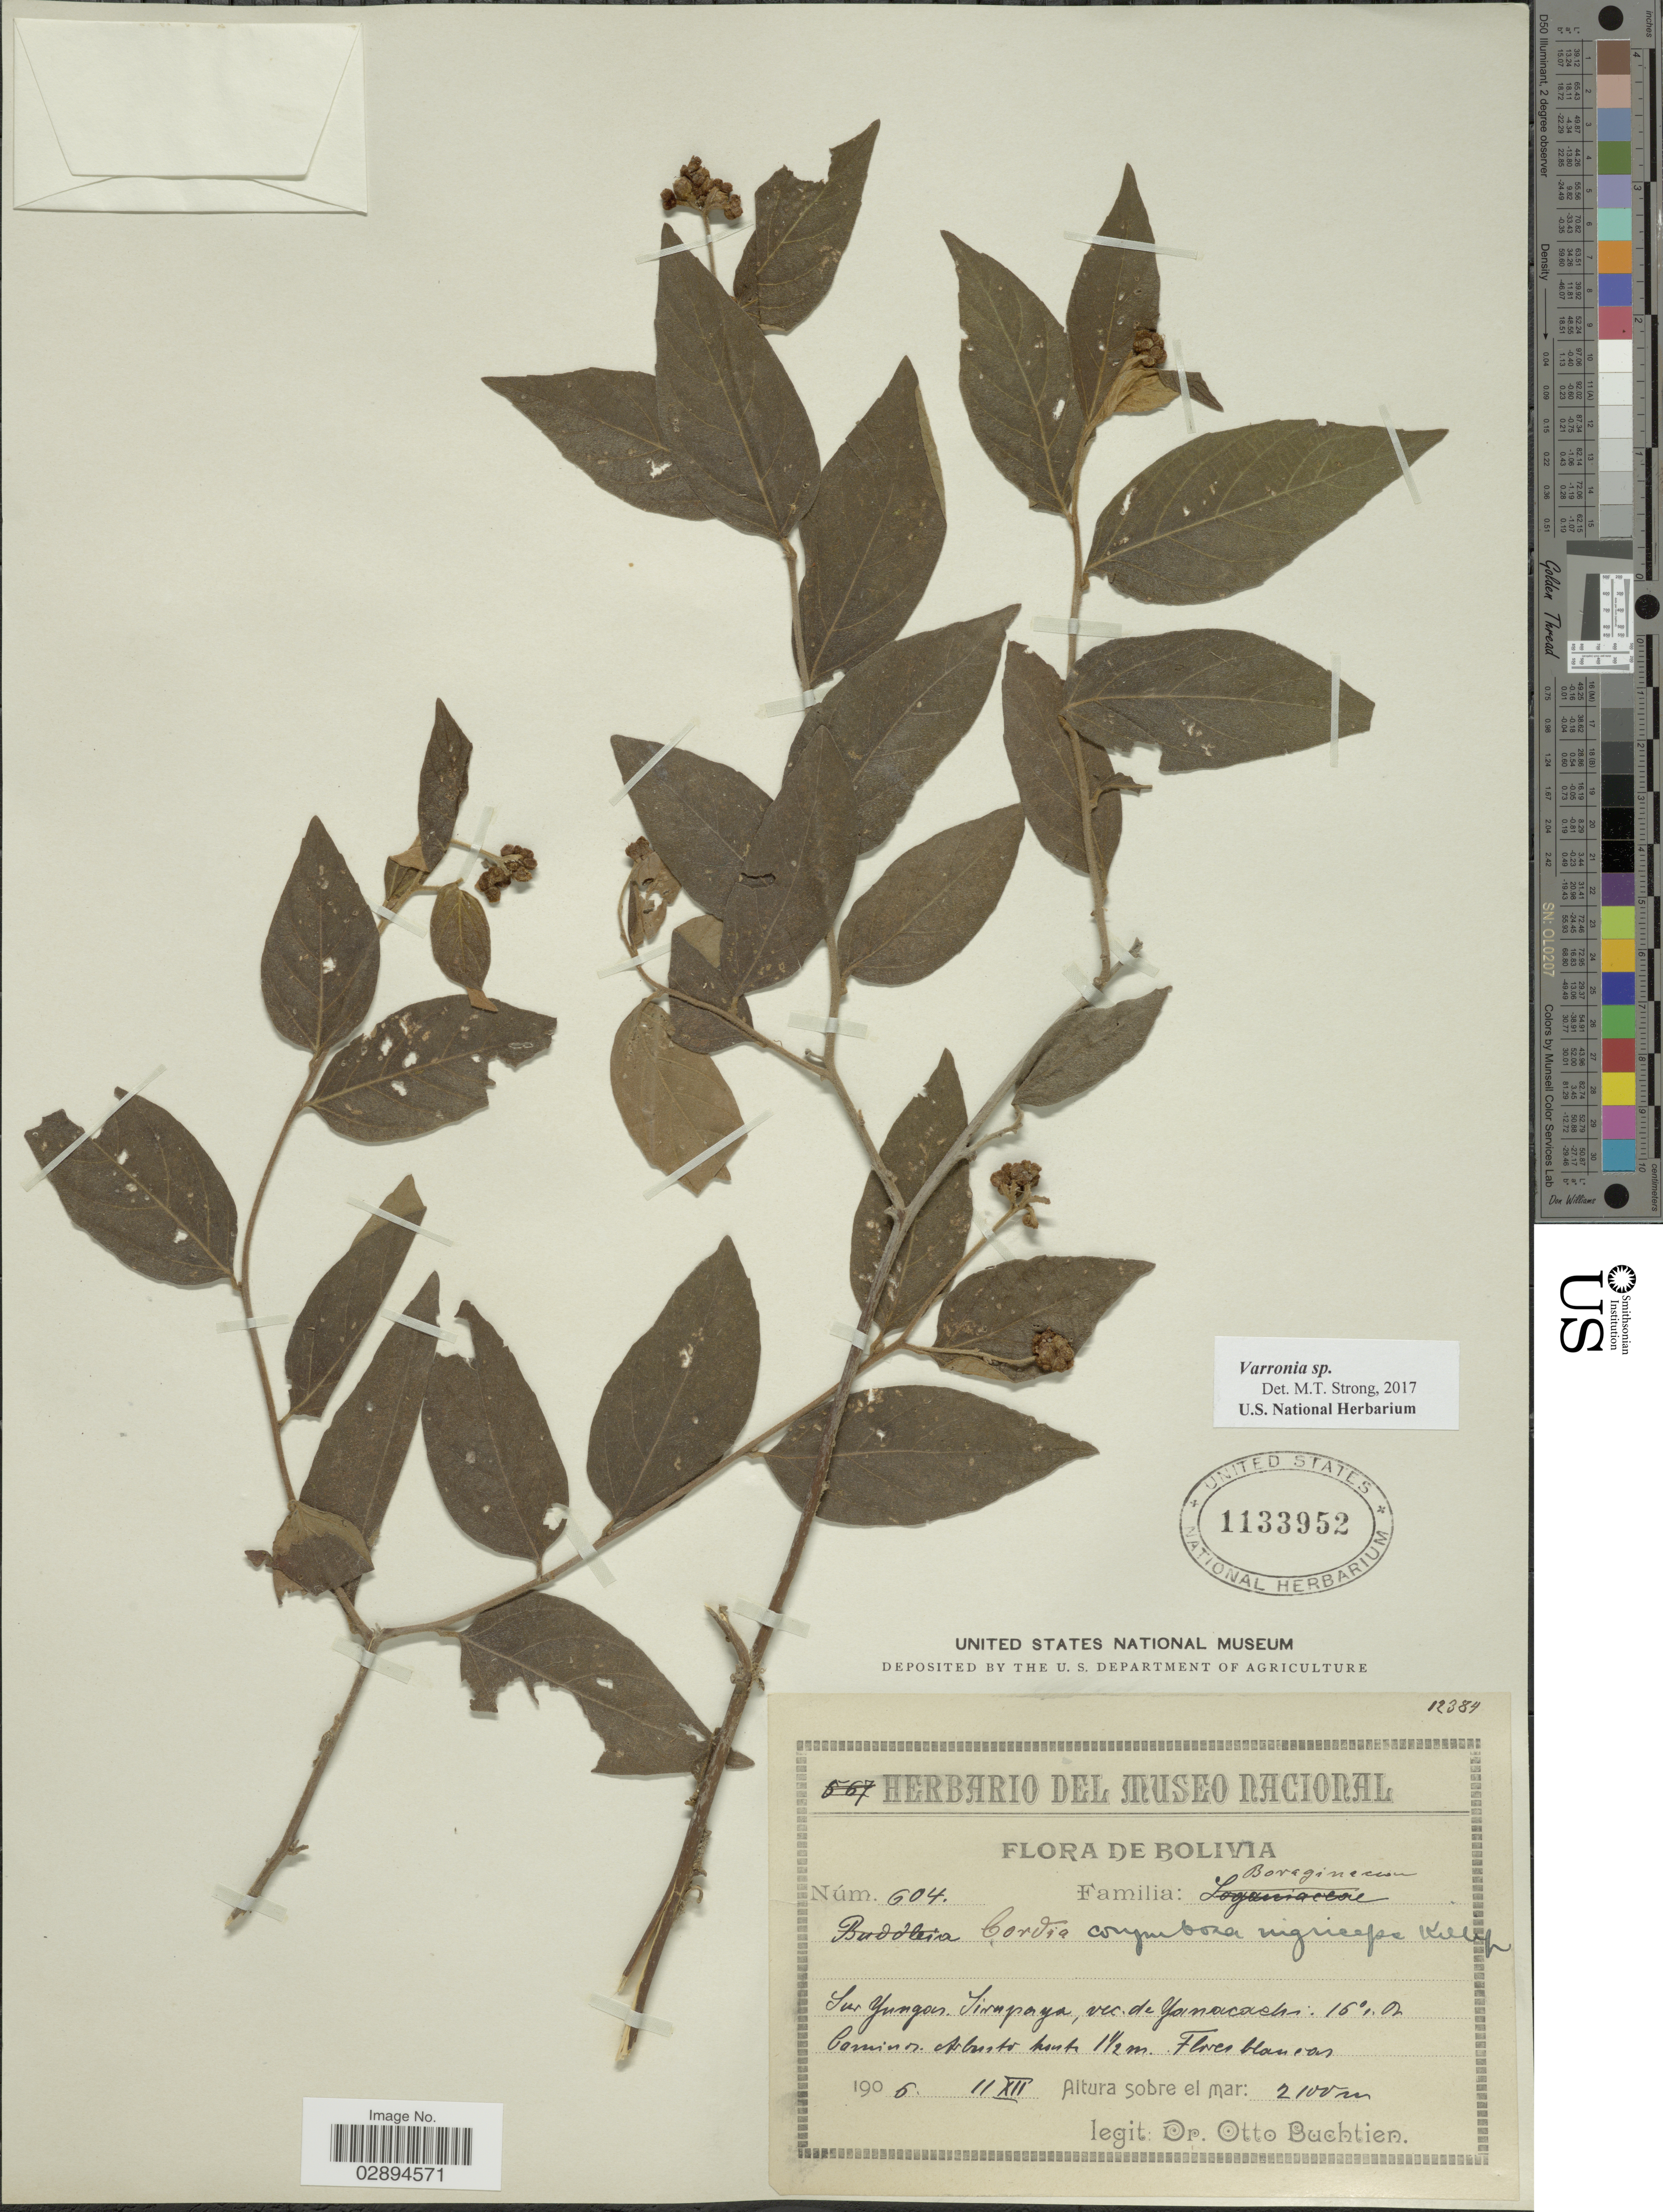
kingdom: Plantae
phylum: Tracheophyta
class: Magnoliopsida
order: Boraginales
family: Cordiaceae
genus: Varronia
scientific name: Varronia sp.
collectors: O. Buchtien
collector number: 604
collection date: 1906-12-11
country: Bolivia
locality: Sud Yungas, Sirupaya, vec. de Yanacachi: Caminos.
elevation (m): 2100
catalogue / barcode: US 1133952